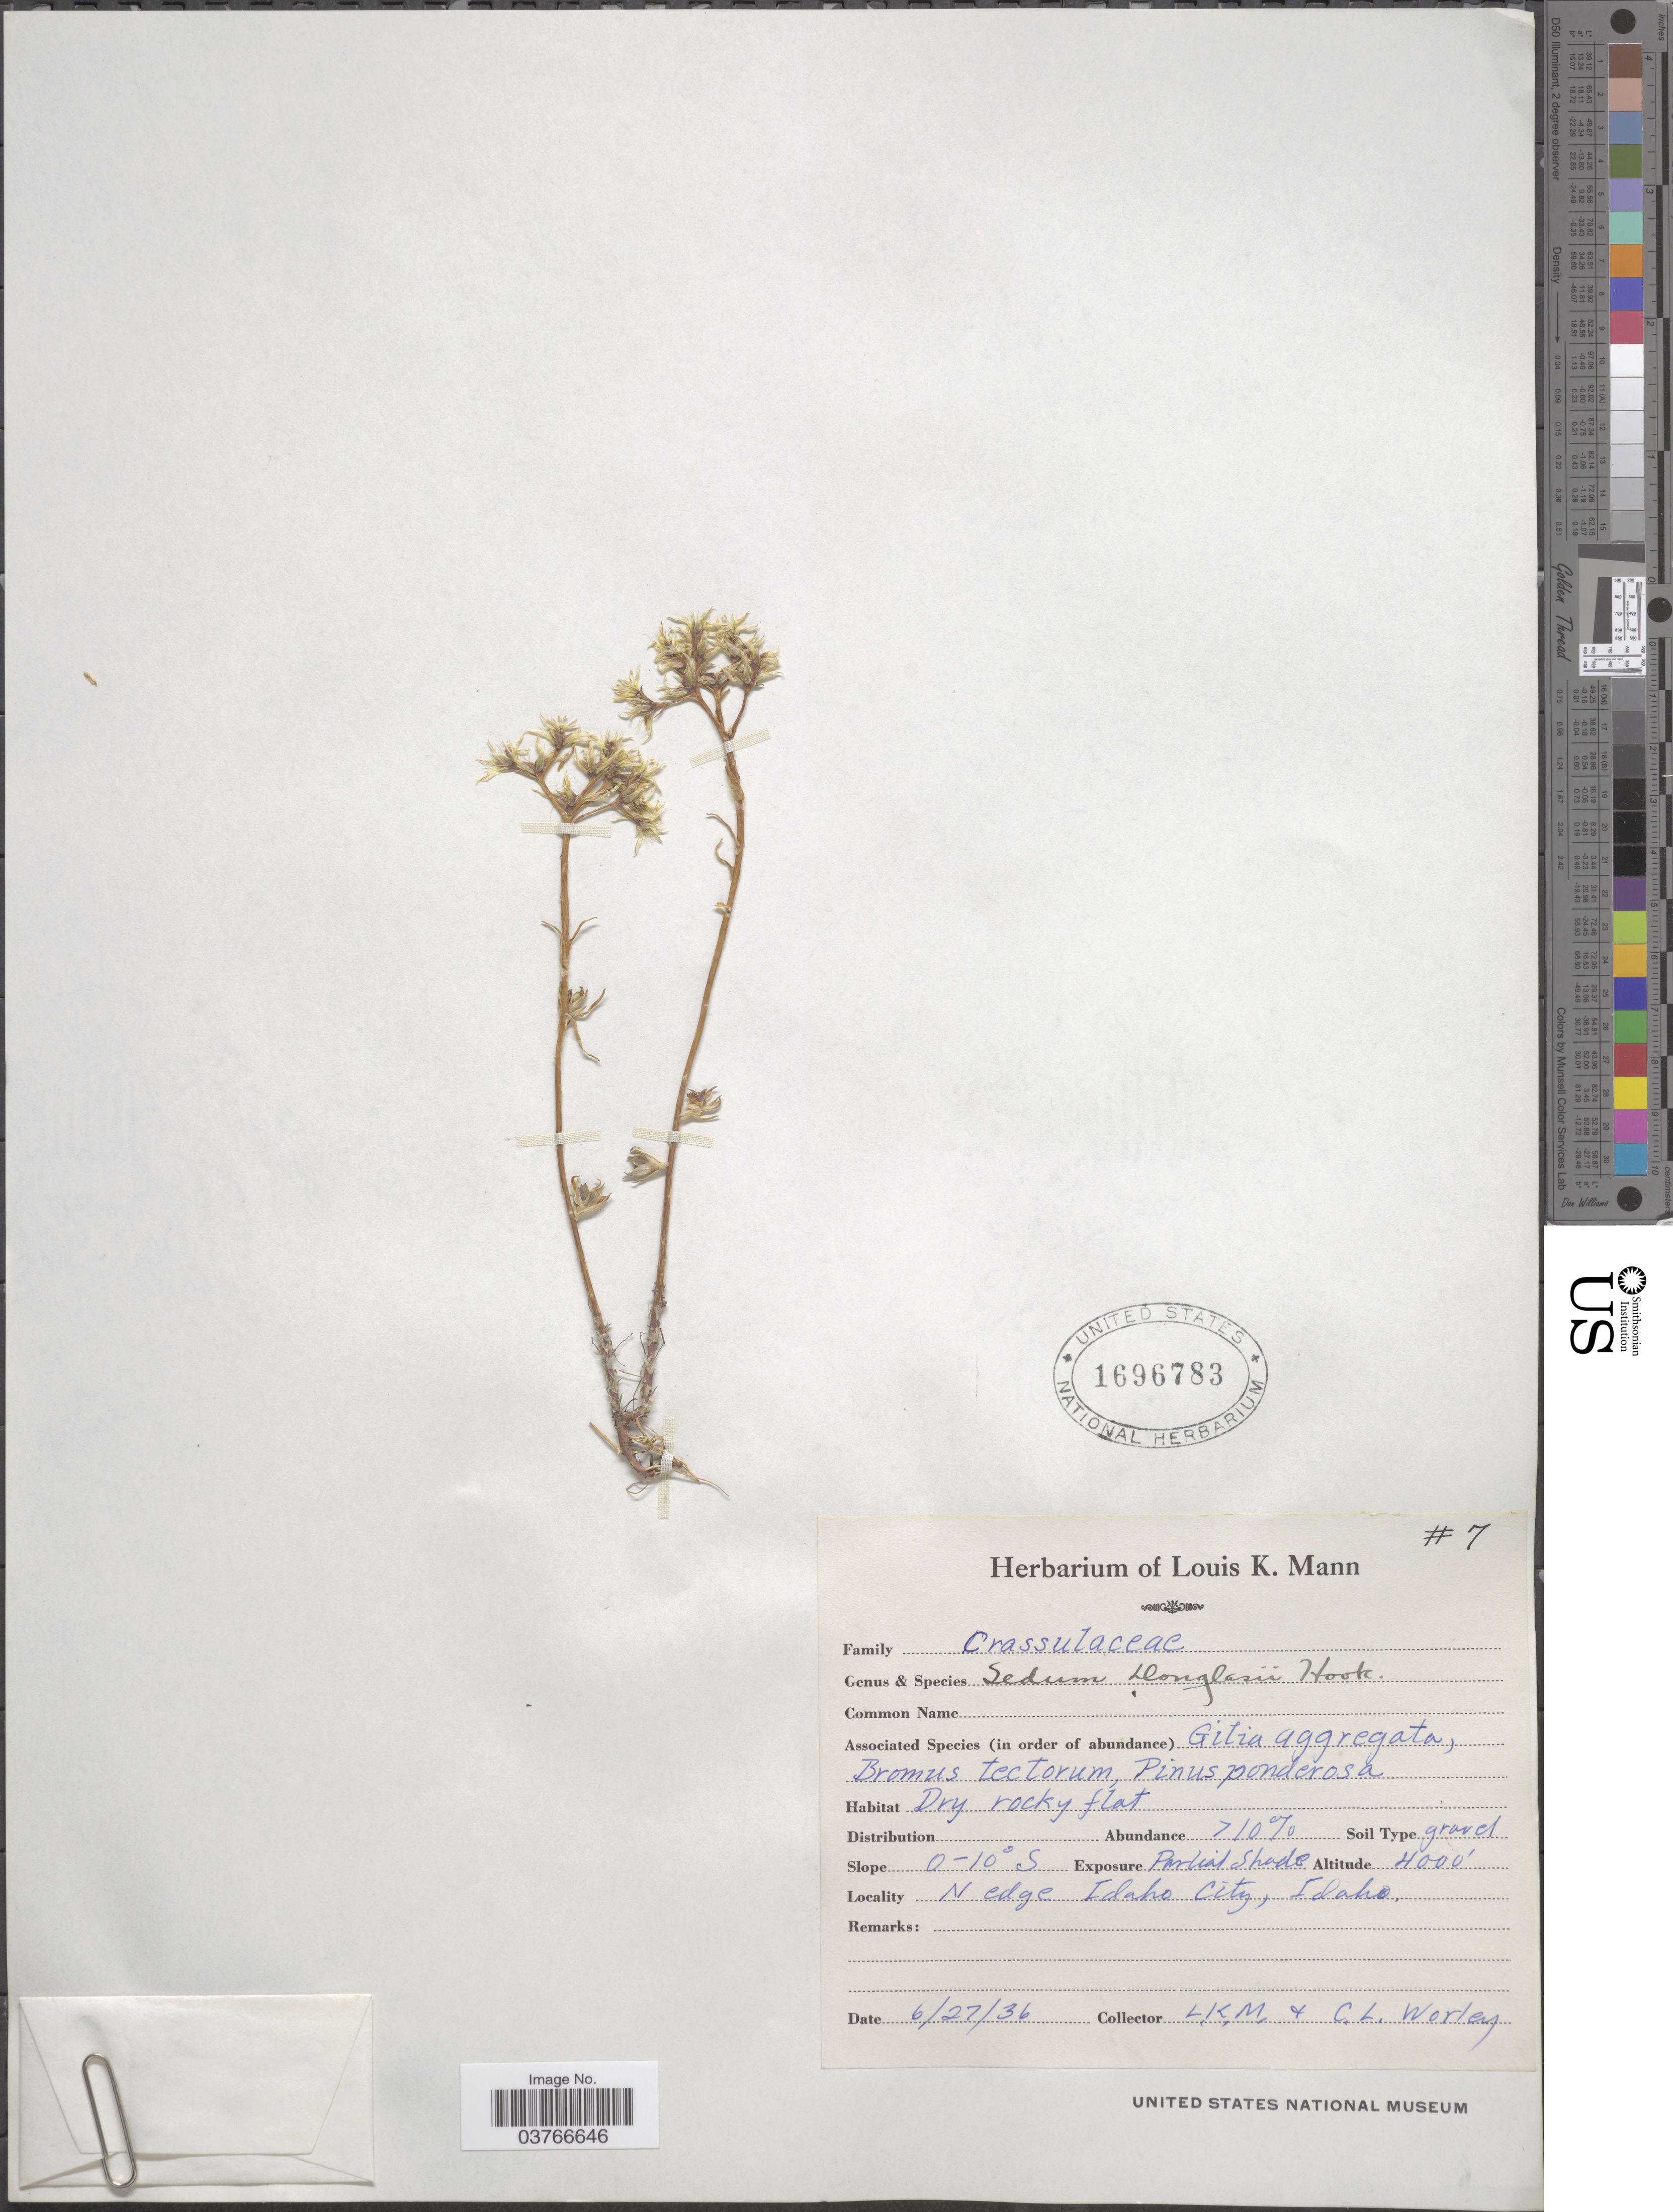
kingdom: Plantae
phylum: Tracheophyta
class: Magnoliopsida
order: Saxifragales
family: Crassulaceae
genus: Sedum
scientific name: Sedum stenopetalum var. stenopetalum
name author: Pursh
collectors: L. K. Mann & C. Worley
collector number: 7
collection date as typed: Transcribed d/m/y: 27/6/36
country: United States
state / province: Idaho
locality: N edge Idaho City.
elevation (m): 1219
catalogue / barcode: US 1696783